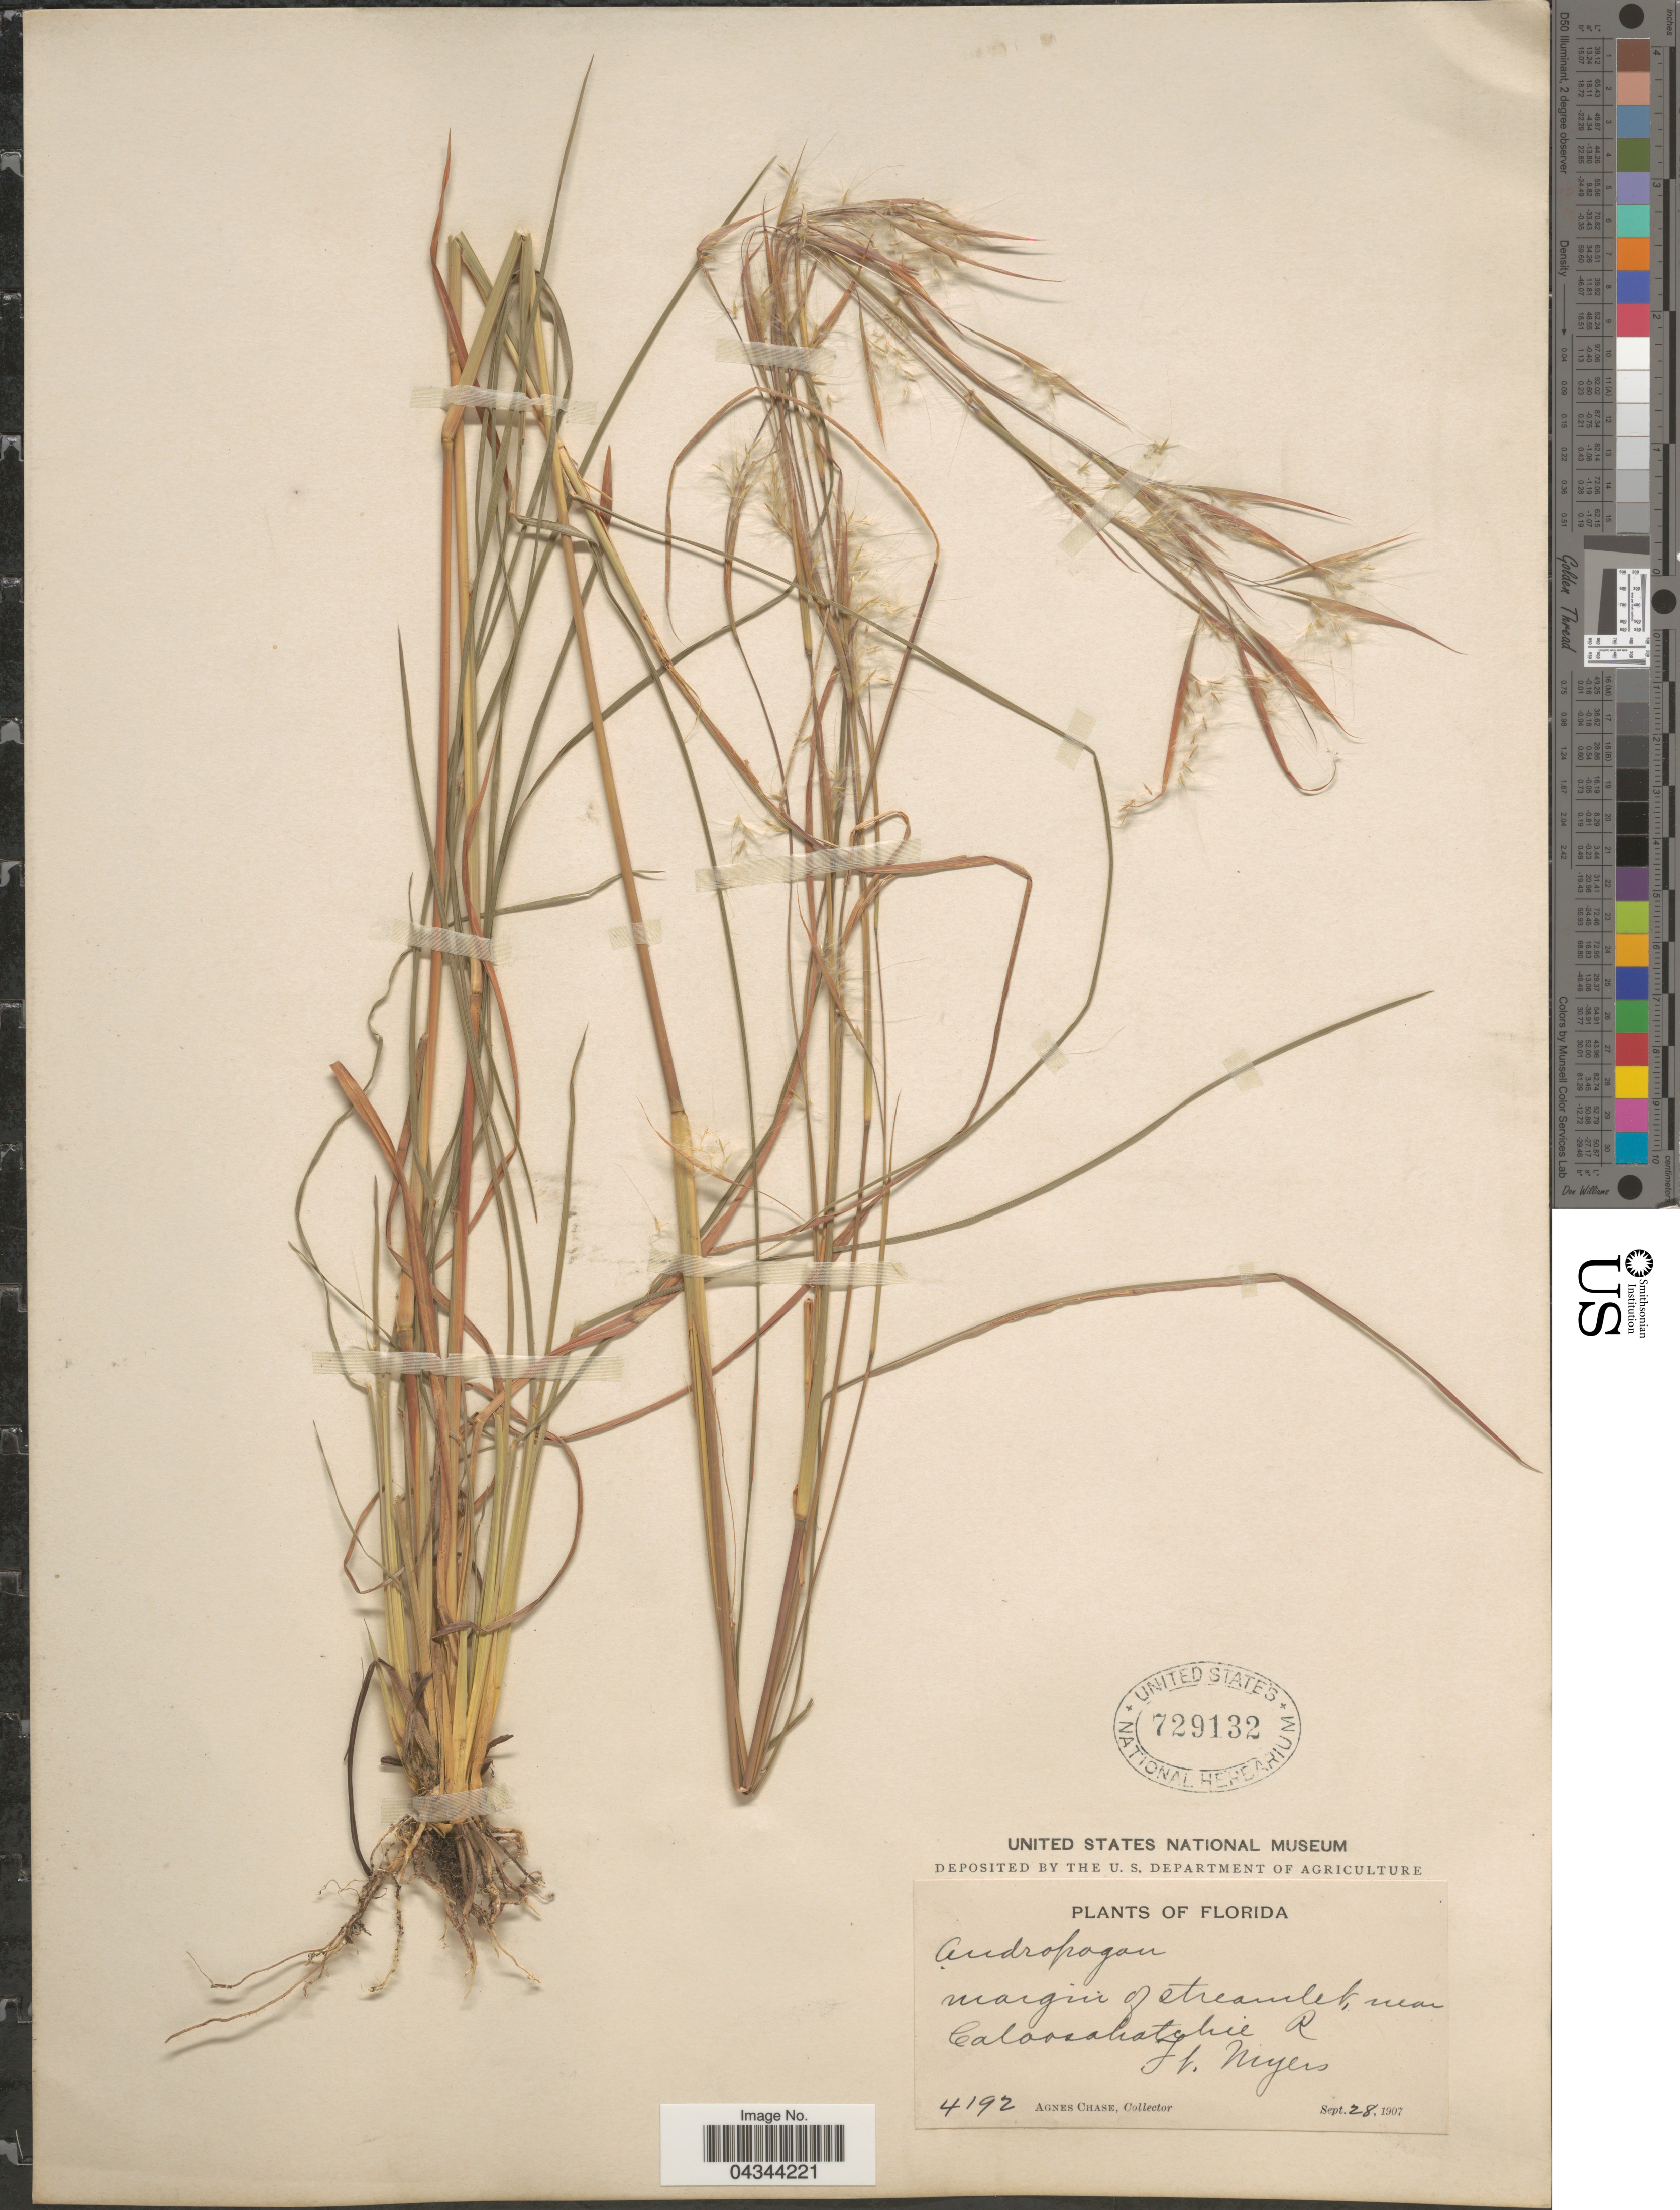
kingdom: Plantae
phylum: Tracheophyta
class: Liliopsida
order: Poales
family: Poaceae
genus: Andropogon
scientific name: Andropogon virginicus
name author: L.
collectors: A. Chase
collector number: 4192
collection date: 1907-09-28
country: United States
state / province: Florida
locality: Near Caloosahatchie R. Ft. Myers.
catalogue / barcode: US 729132